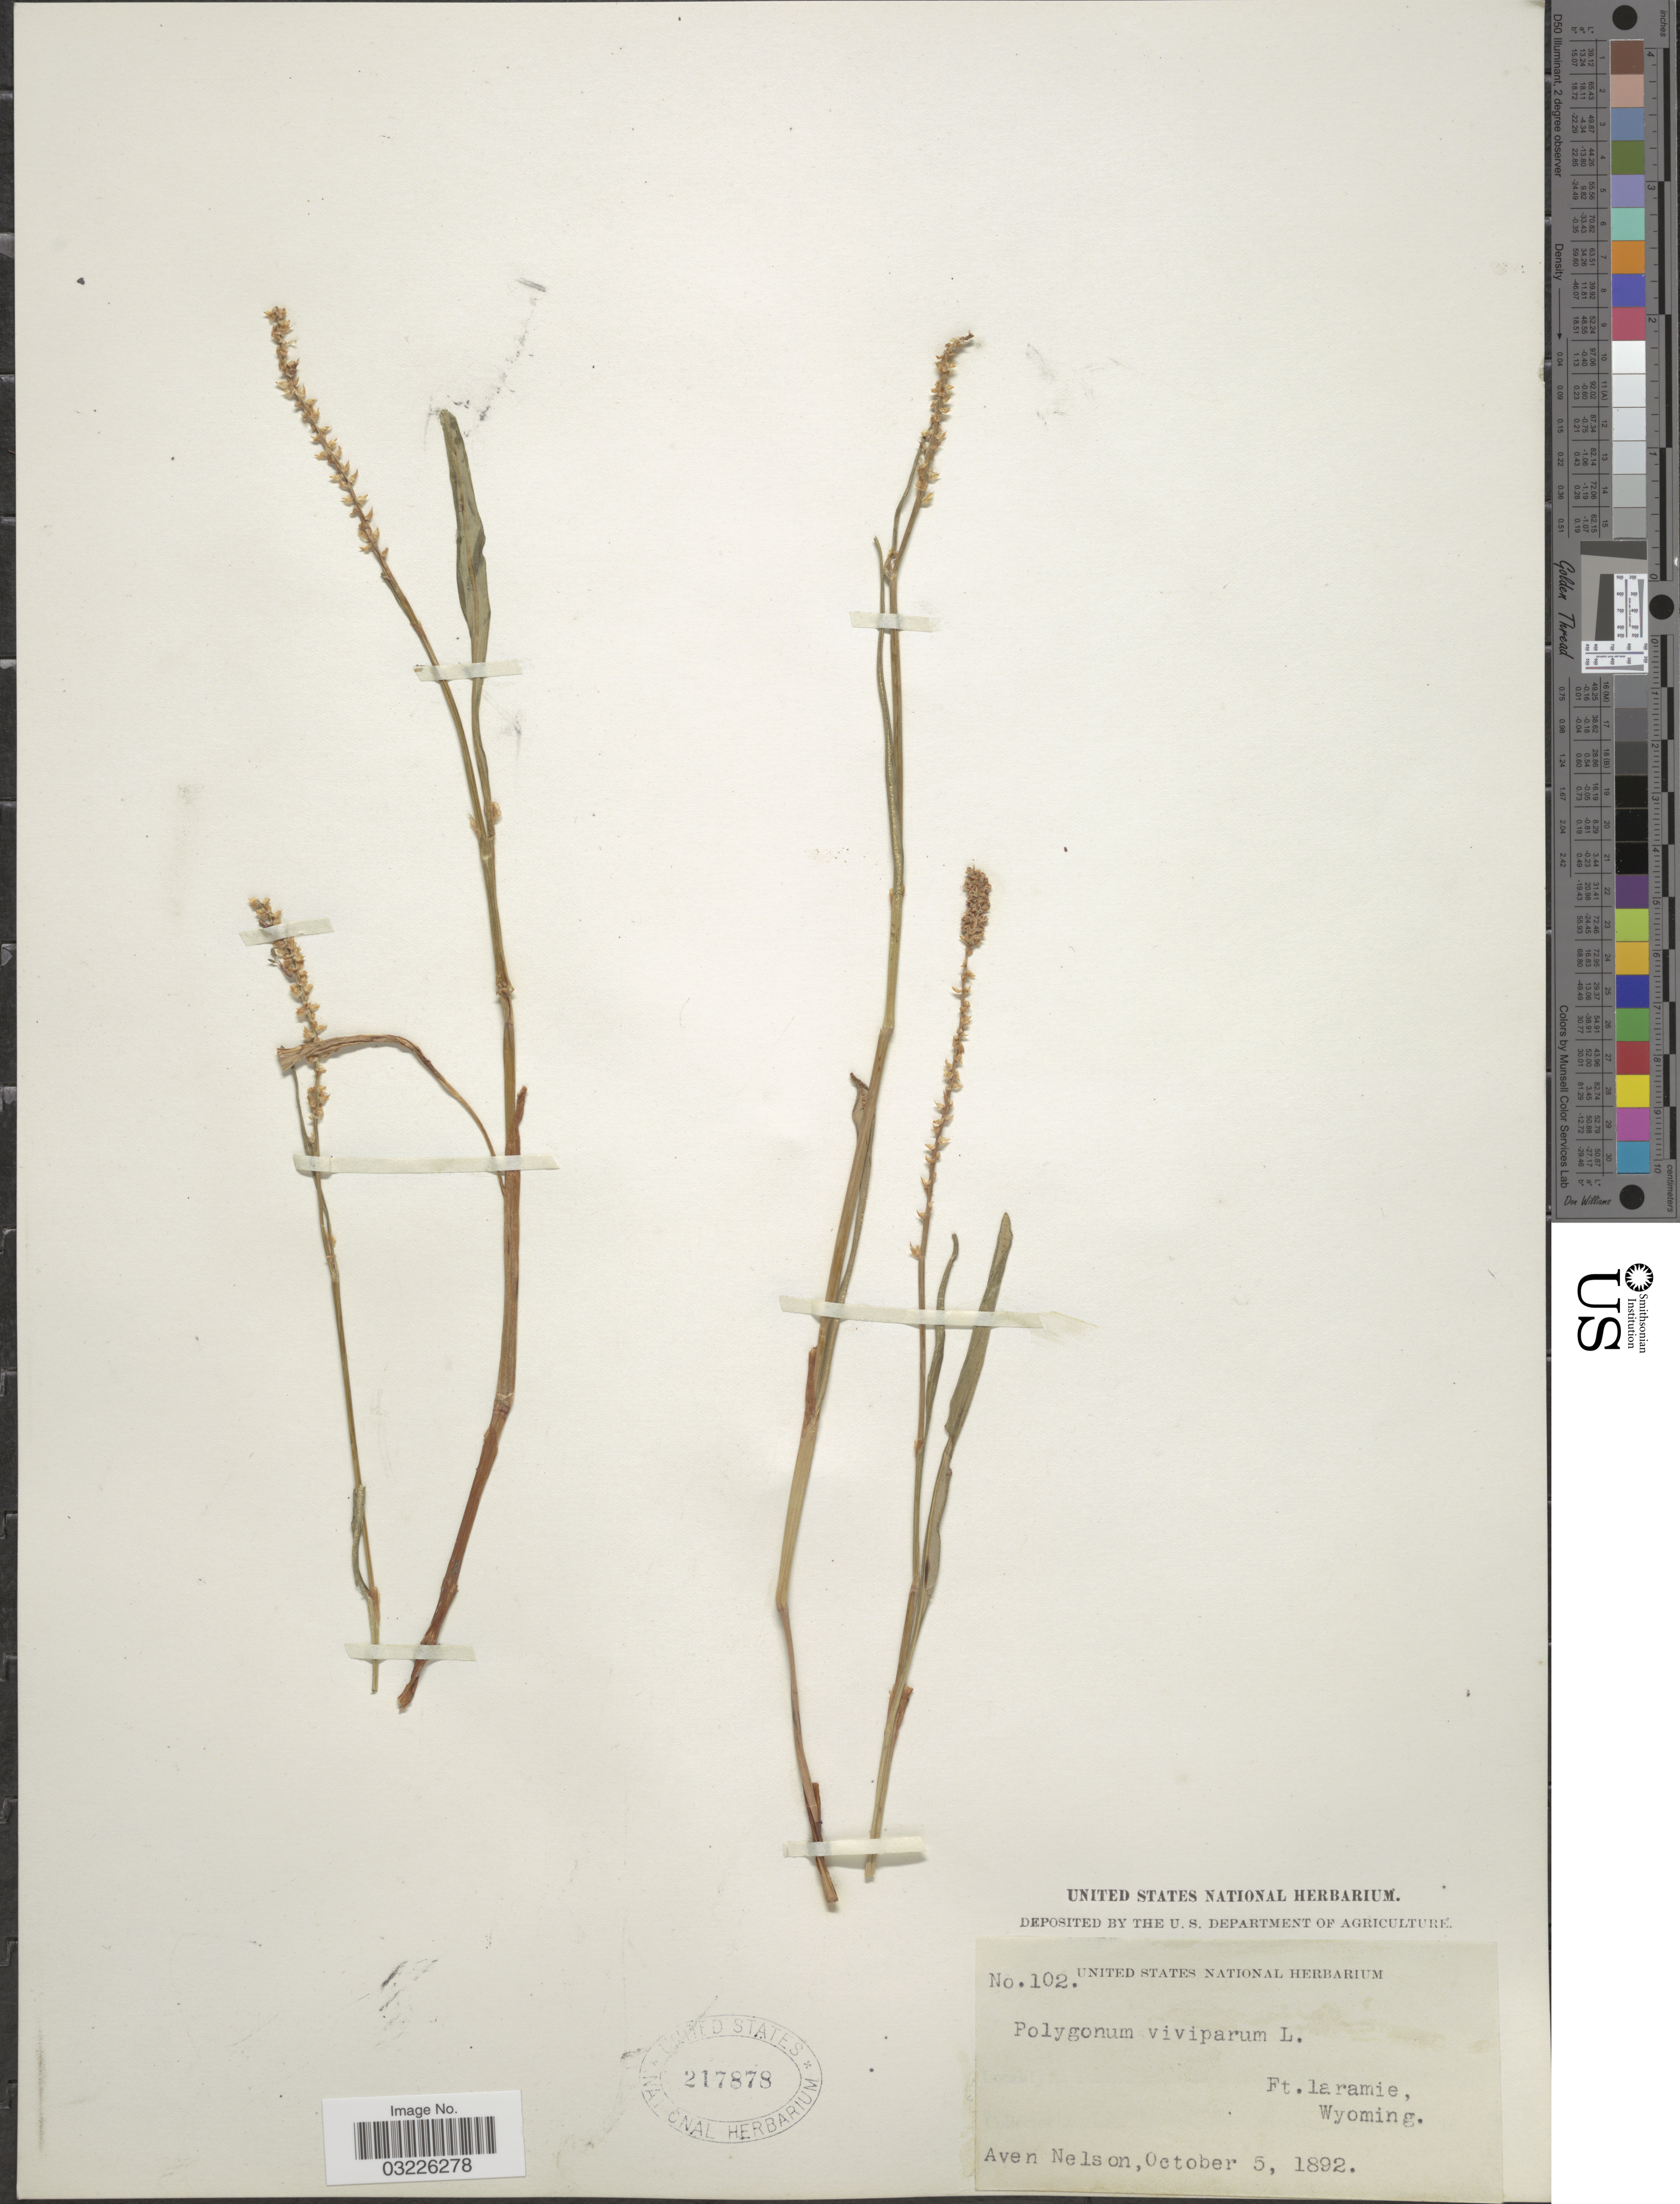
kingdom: Plantae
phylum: Tracheophyta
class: Magnoliopsida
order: Caryophyllales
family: Polygonaceae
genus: Bistorta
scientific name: Bistorta vivipara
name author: (L.) Delarbre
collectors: A. Nelson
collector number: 102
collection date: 1892-10-05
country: United States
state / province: Wyoming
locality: Ft. Laramie.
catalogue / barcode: US 217878